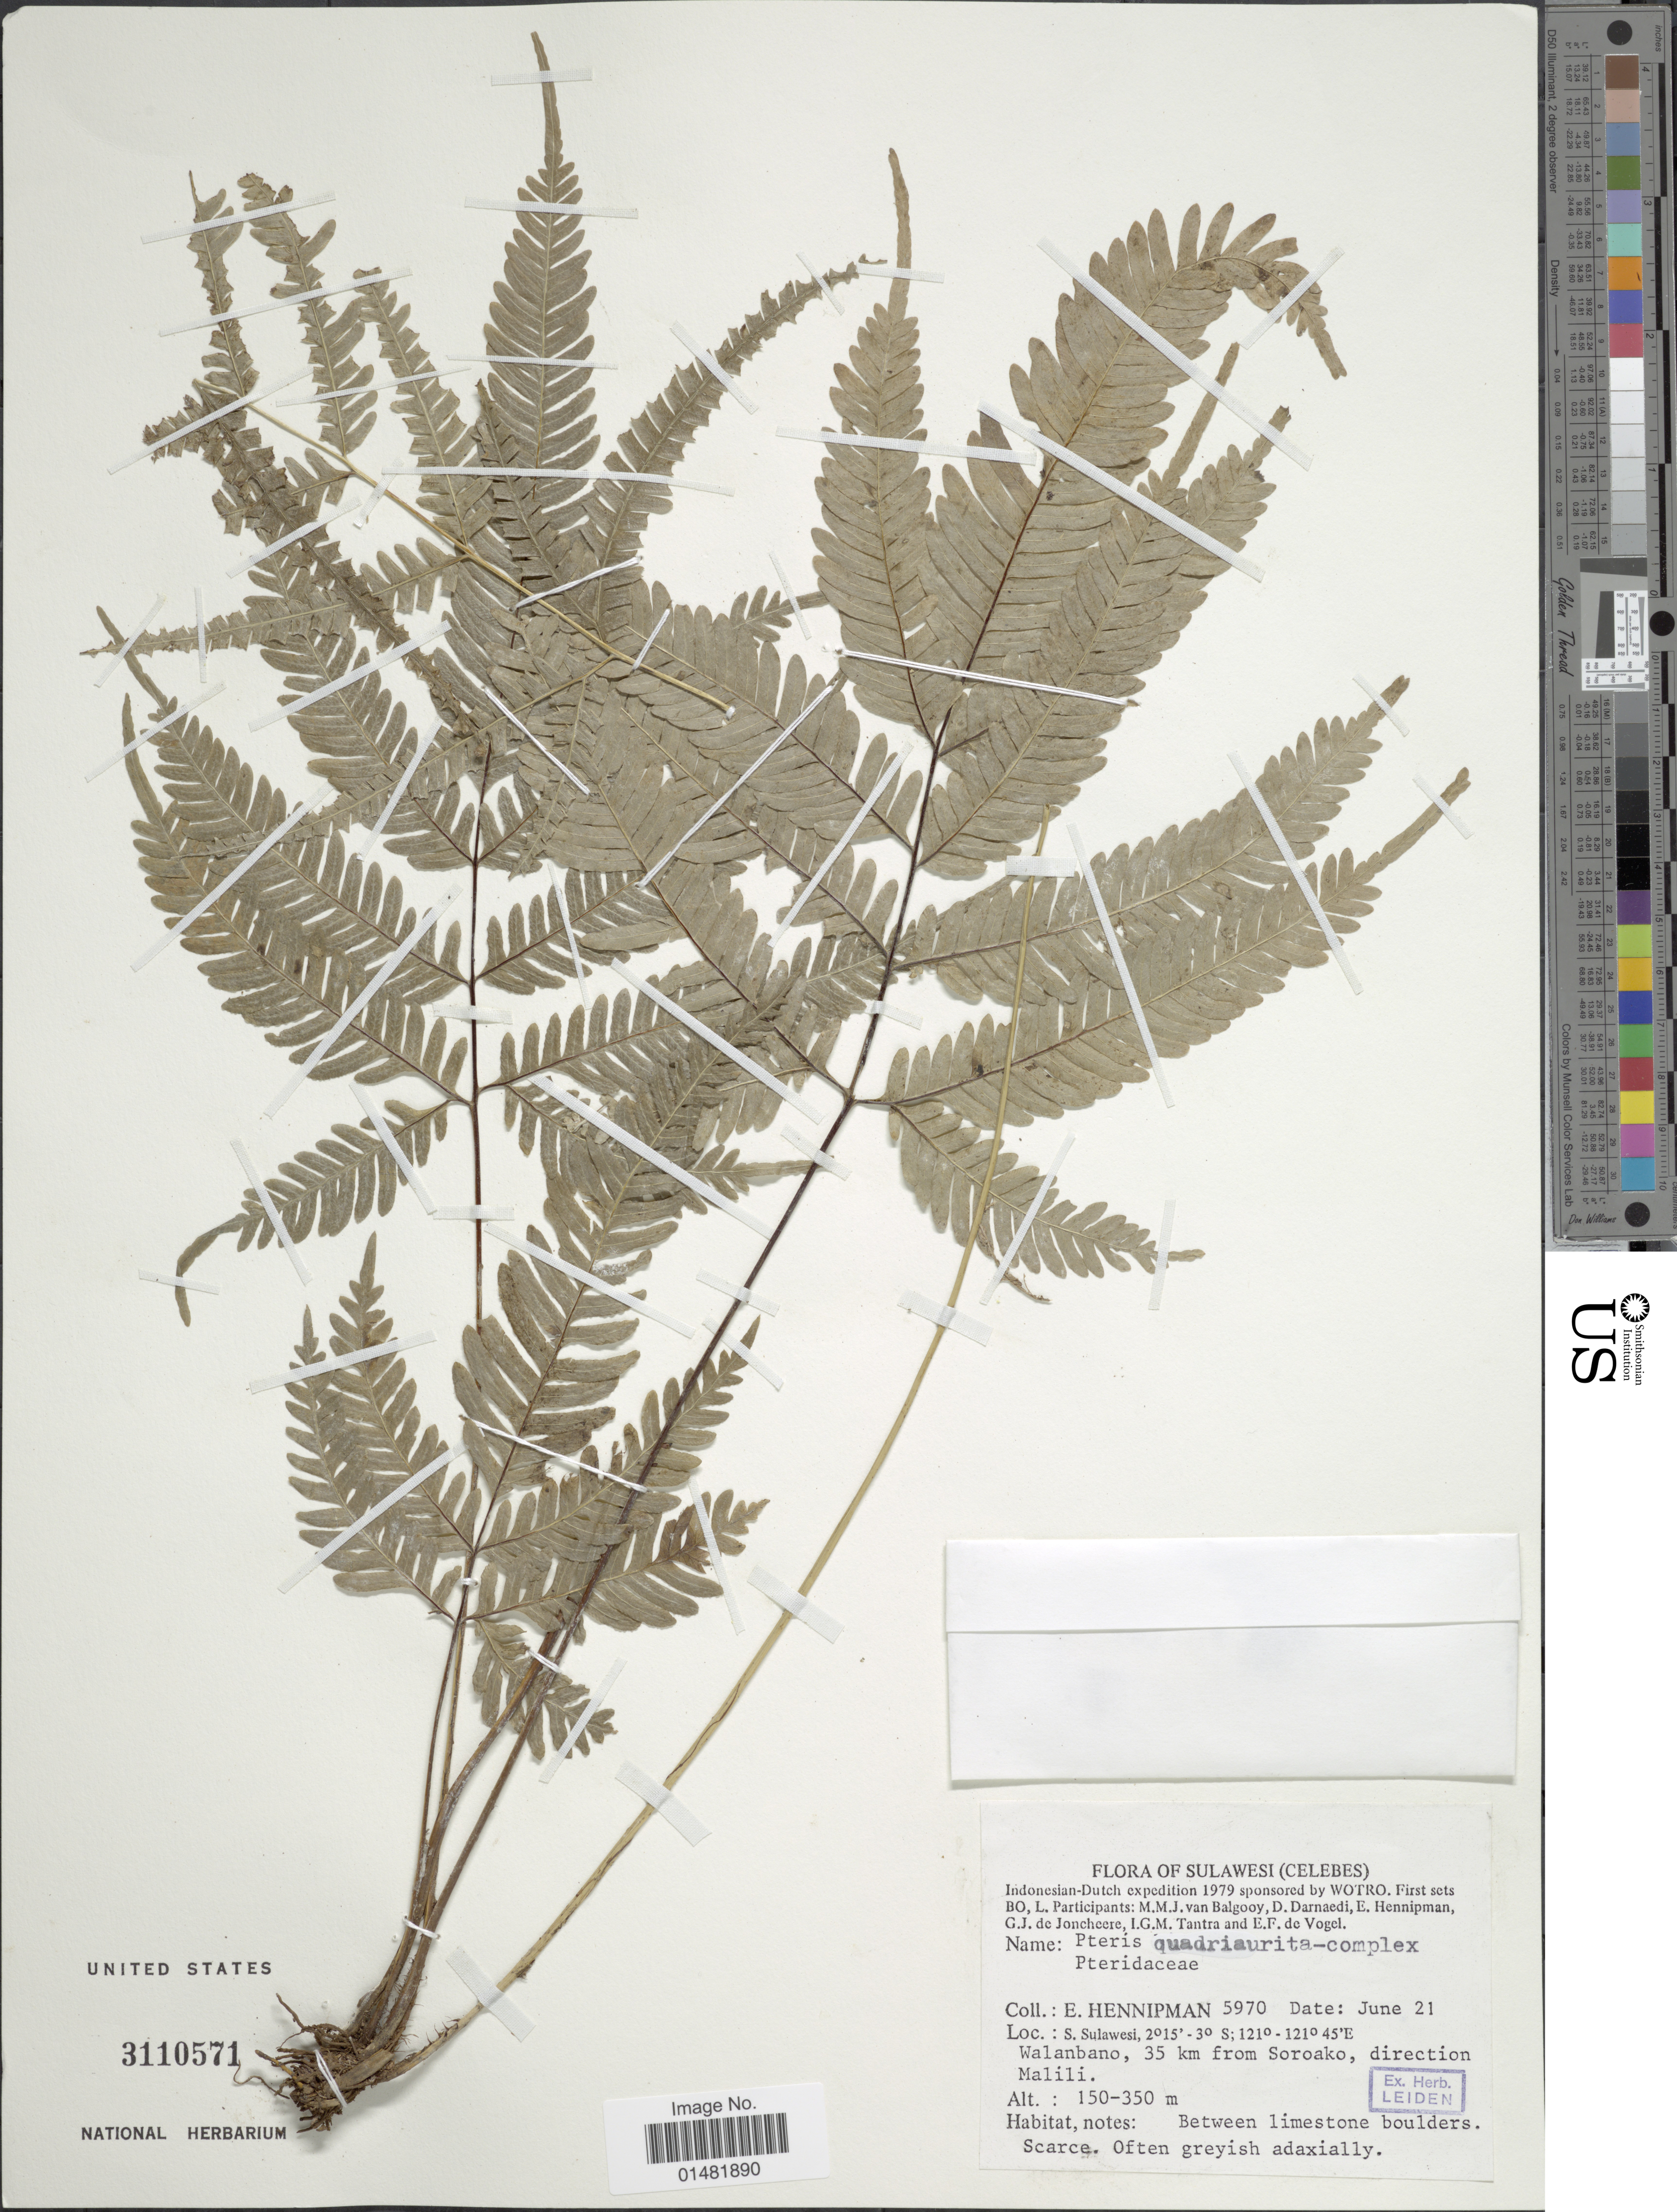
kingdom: Plantae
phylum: Tracheophyta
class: Polypodiopsida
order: Polypodiales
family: Pteridaceae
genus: Pteris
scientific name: Pteris pacifica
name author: Hieron.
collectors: E. Hennipman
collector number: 5970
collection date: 1979-06-21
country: Indonesia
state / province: Sulawesi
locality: (Celebes), S. Sulawesi, Walanbano, 35 km from Soroako, direction Malili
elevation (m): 150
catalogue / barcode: US 3110571